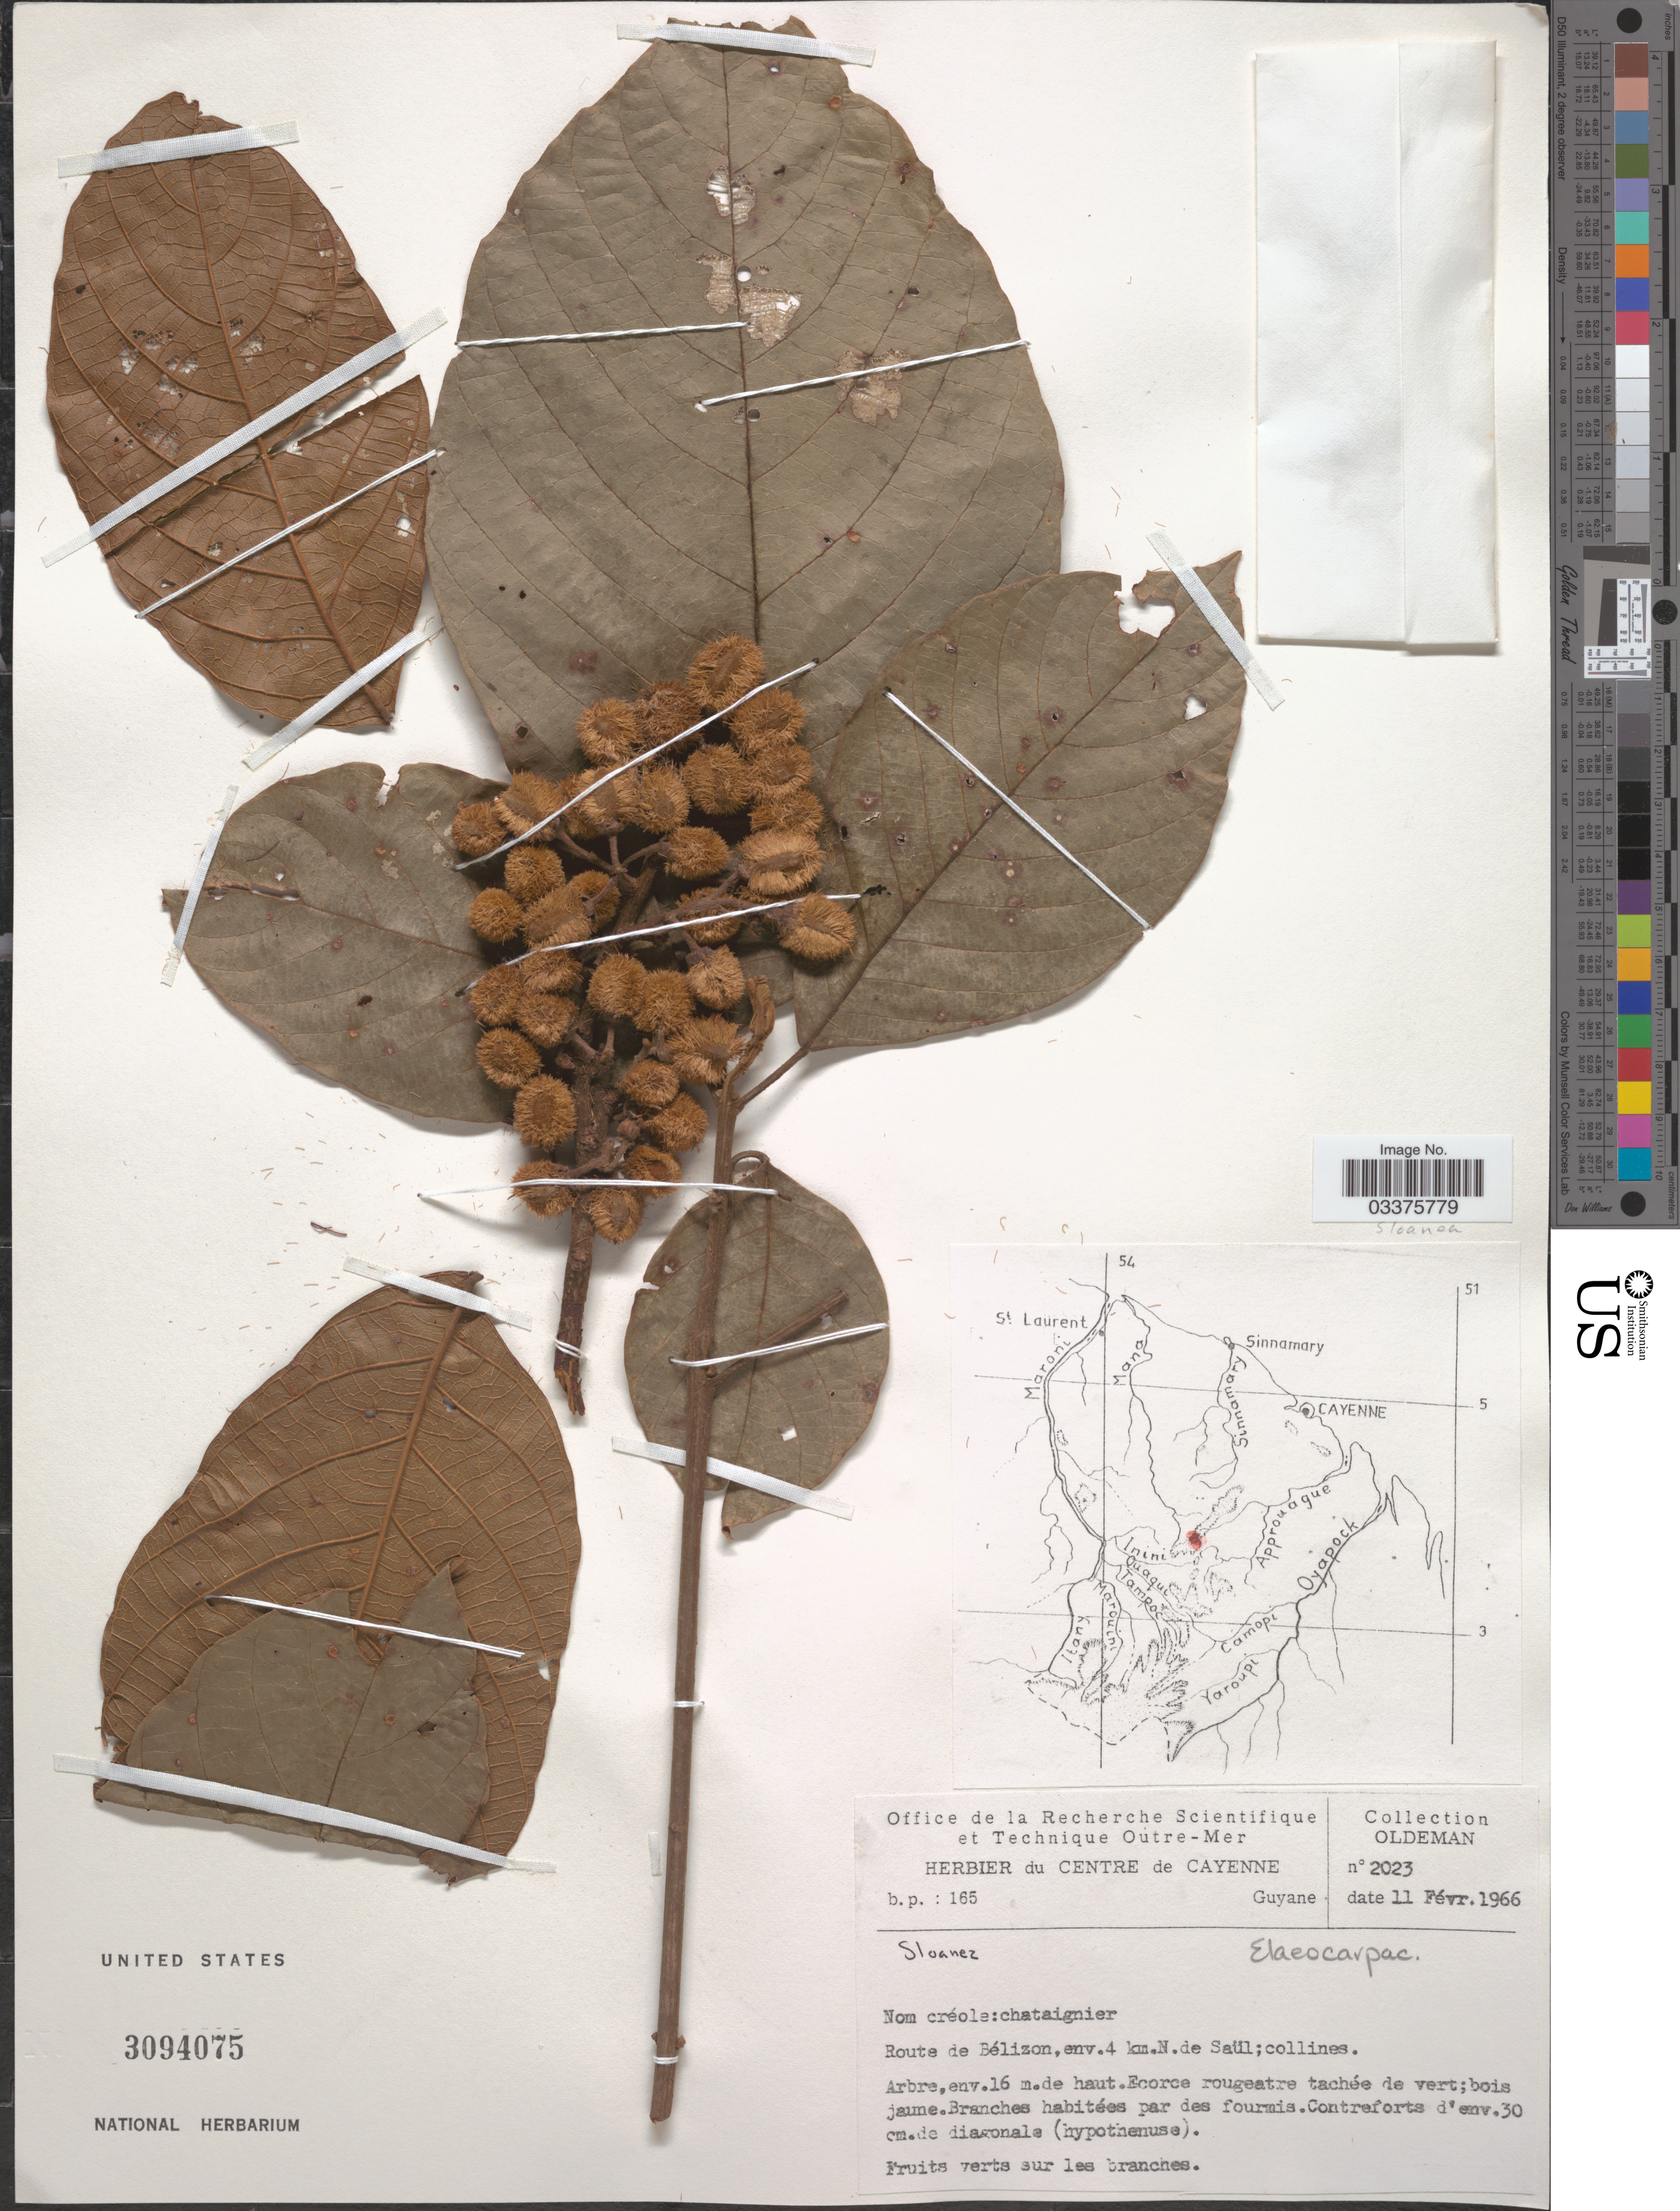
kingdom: Plantae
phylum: Tracheophyta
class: Magnoliopsida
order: Oxalidales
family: Elaeocarpaceae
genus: Sloanea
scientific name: Sloanea sp.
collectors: -- Oldeman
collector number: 2023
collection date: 1966-02-11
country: French Guiana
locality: Route de Bélizon, env. 4 km. N. de Saül; collines.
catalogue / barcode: US 3094075